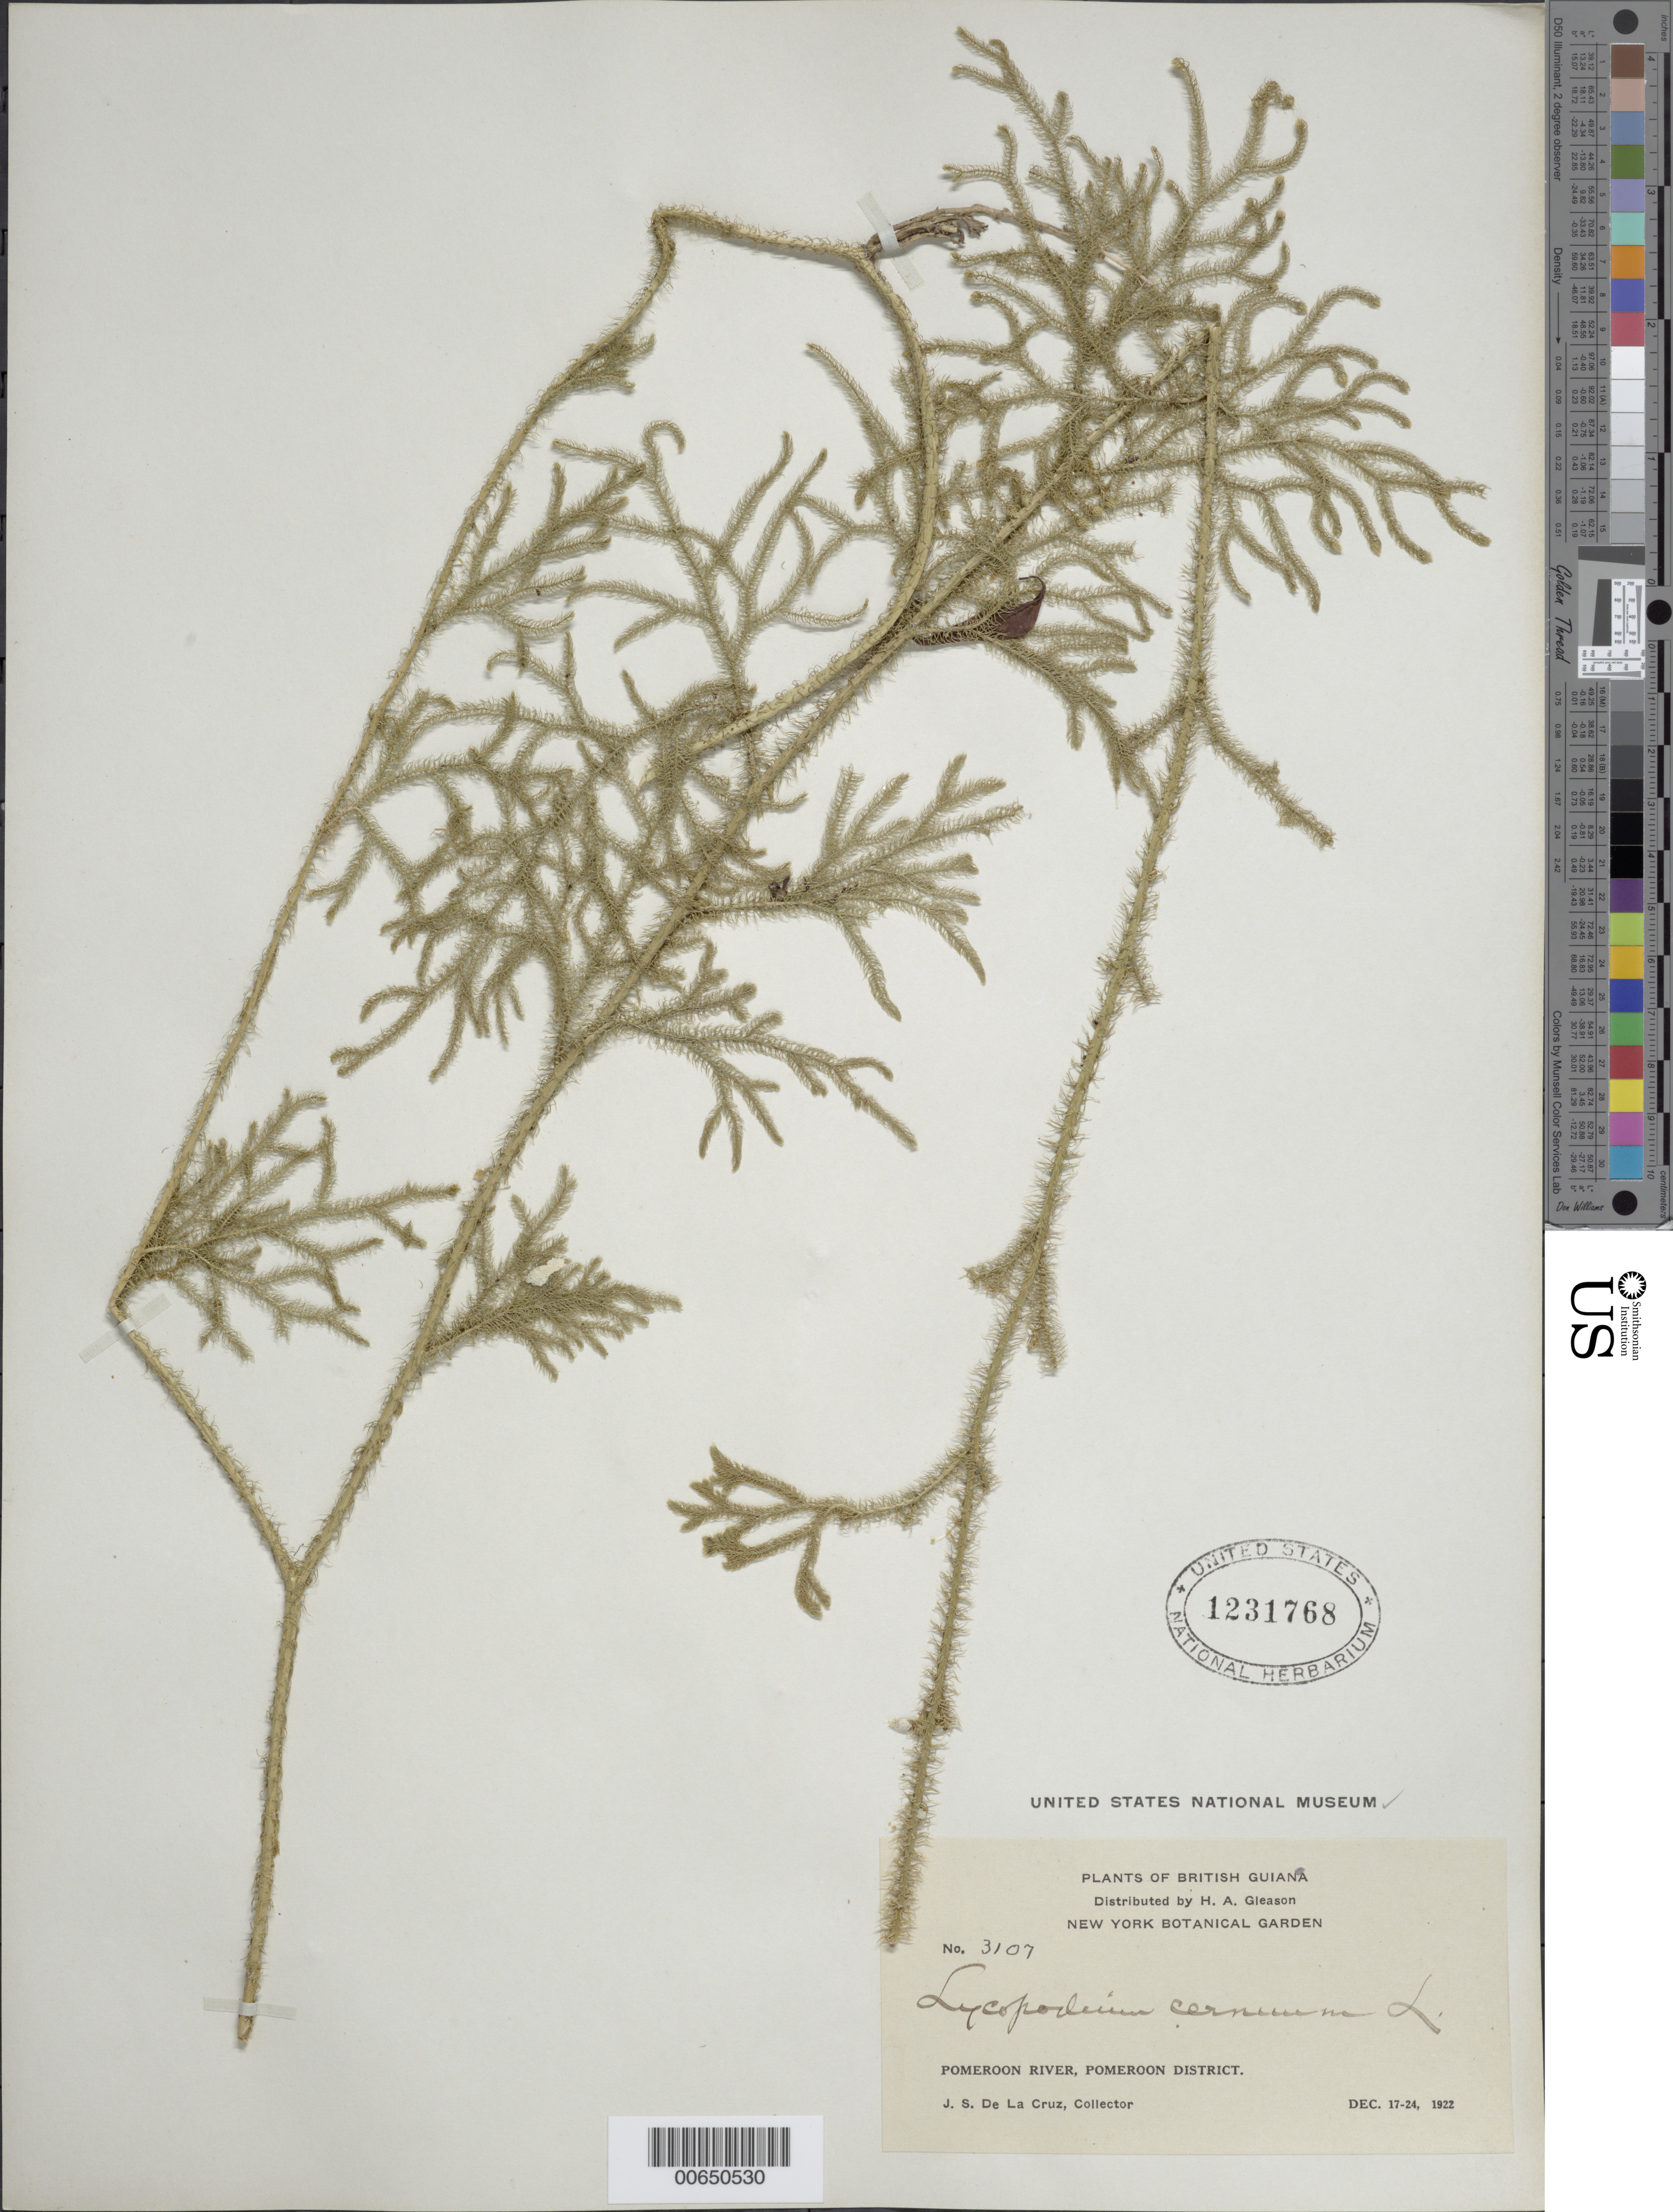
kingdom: Plantae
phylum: Tracheophyta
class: Lycopodiopsida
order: Lycopodiales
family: Lycopodiaceae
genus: Palhinhaea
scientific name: Palhinhaea cernua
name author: (L.) Vasc. & Franco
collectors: J. S. de la Cruz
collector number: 3107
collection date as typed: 17-Dec-22 to 24-Dec-22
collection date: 1922-12-17/1922-12-24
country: Guyana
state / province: Pomeroon-Supenaam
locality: Pomeroon R.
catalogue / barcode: US 1231768